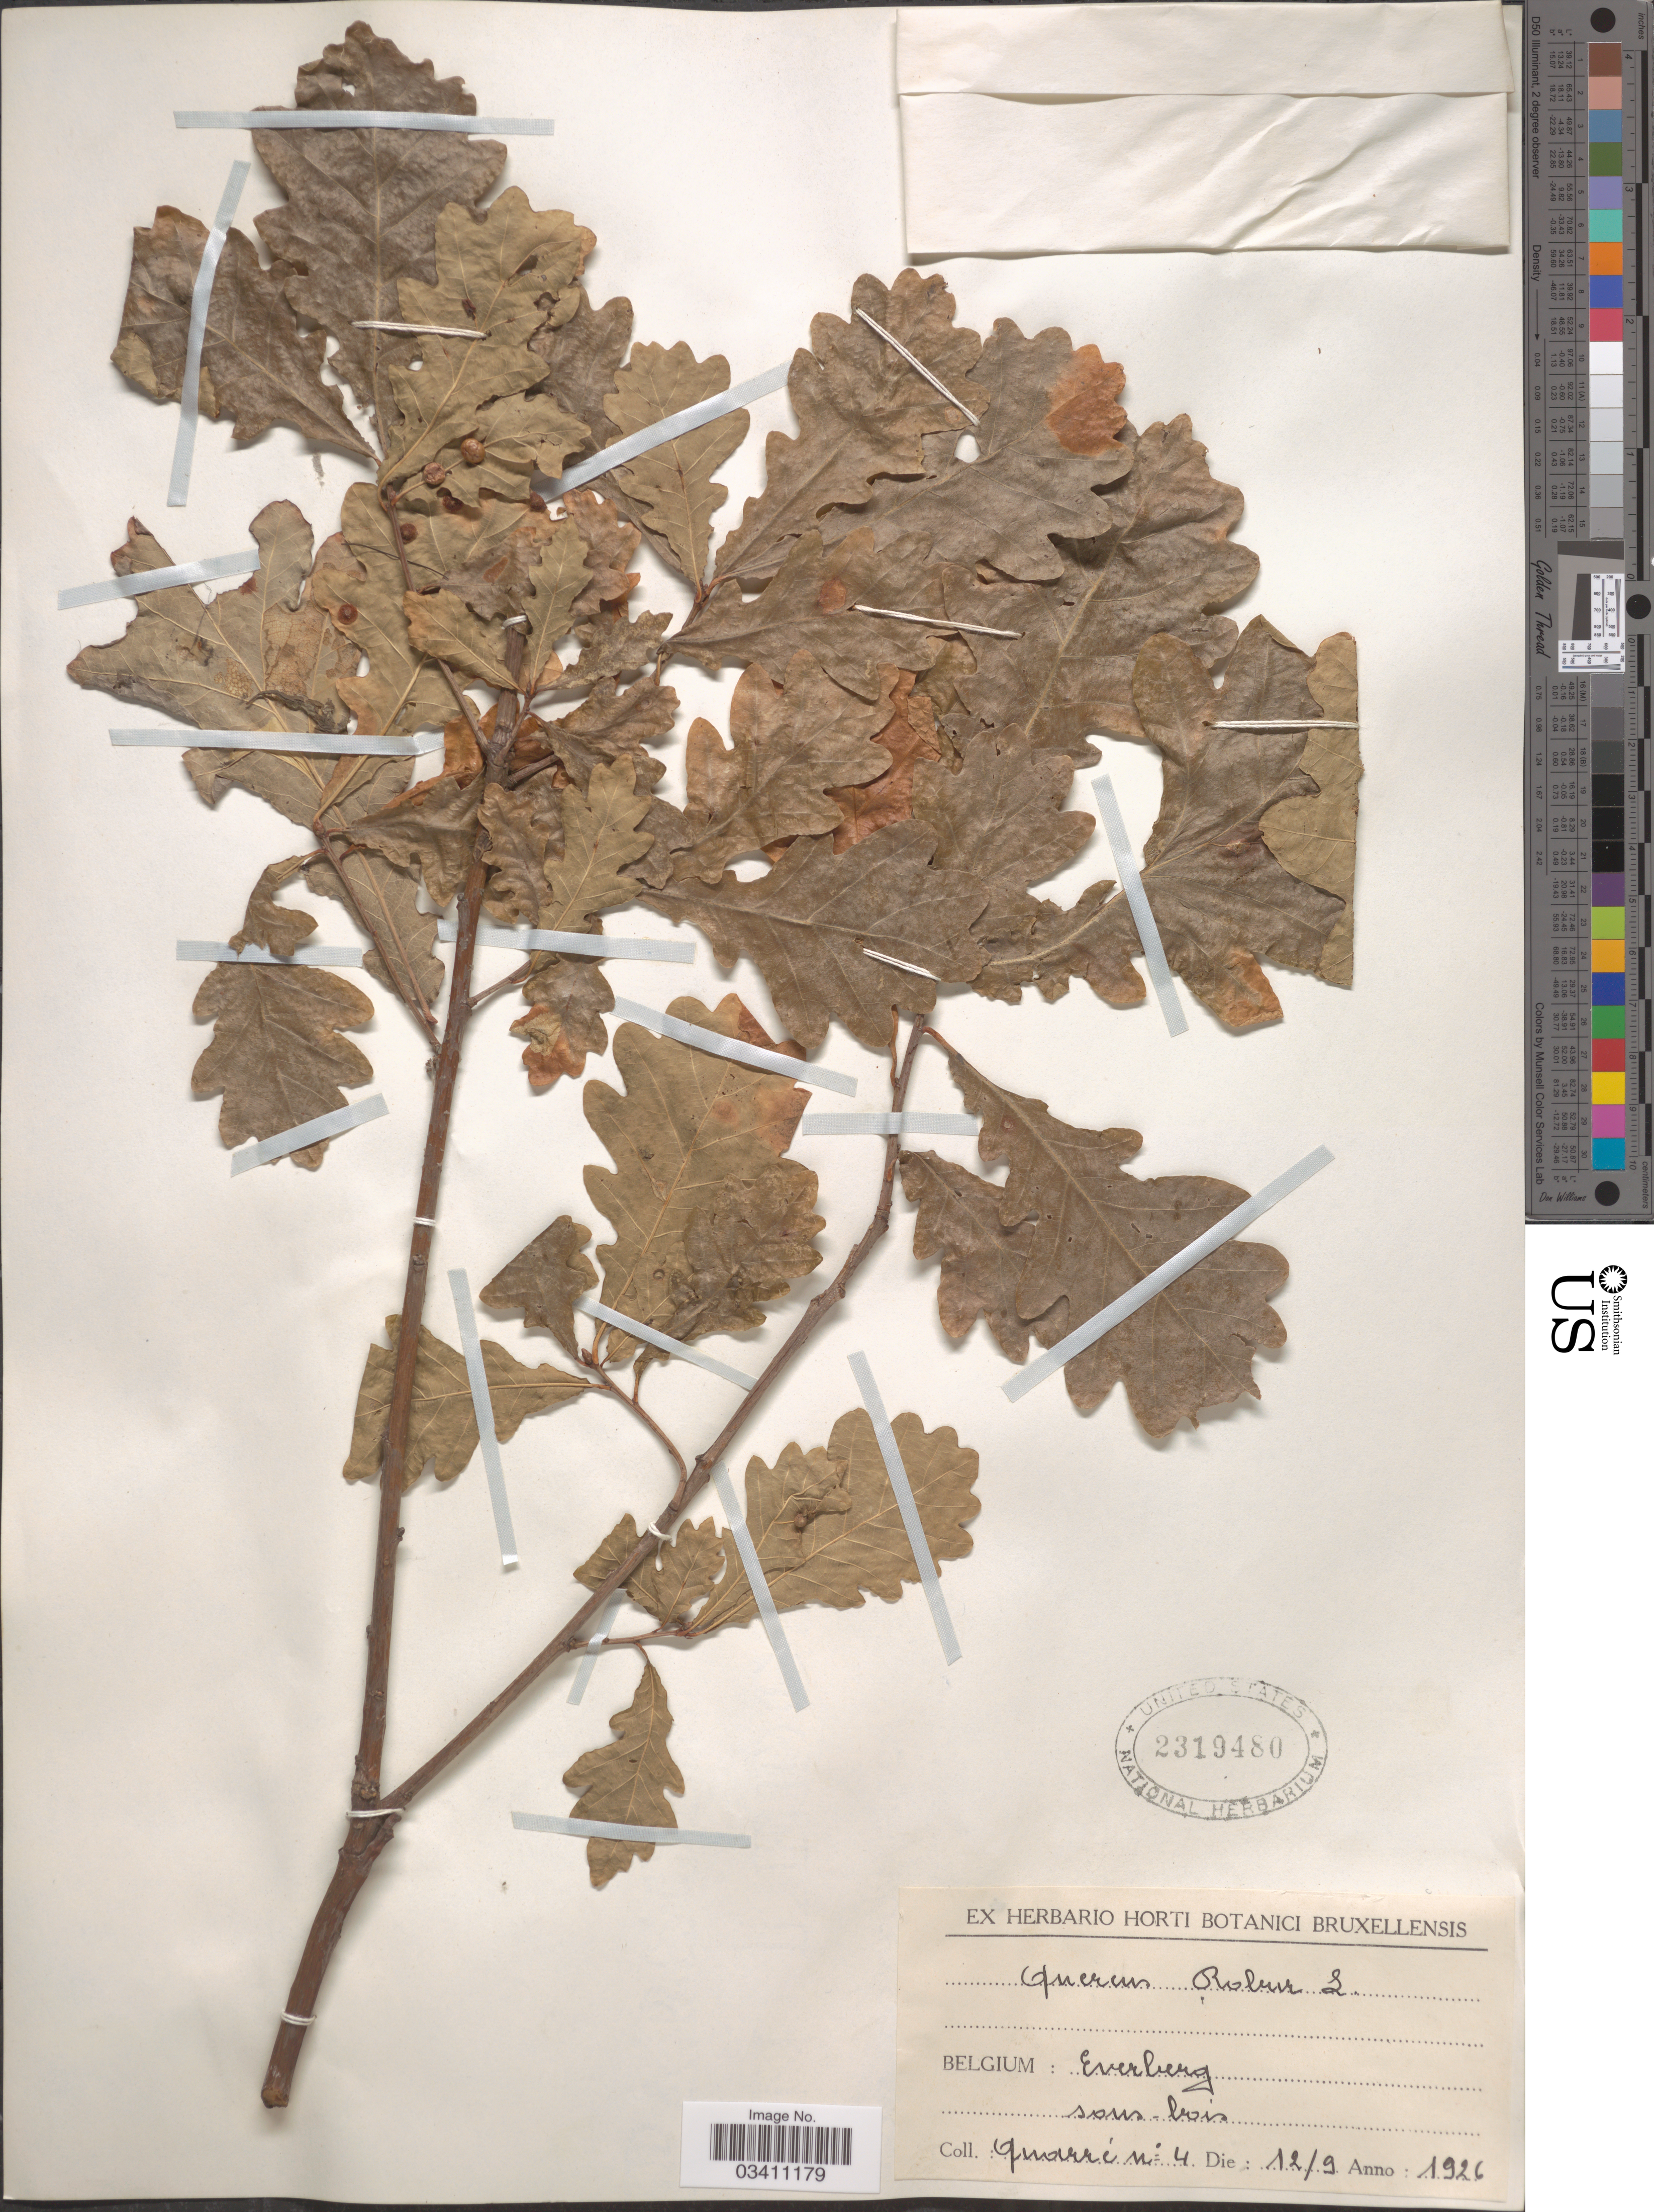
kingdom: Plantae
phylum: Tracheophyta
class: Magnoliopsida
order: Fagales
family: Fagaceae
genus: Quercus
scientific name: Quercus robur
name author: L.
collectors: -. Quarre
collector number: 4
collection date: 1926-09-12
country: Belgium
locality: Everberg sous-bois.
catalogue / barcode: US 2319480